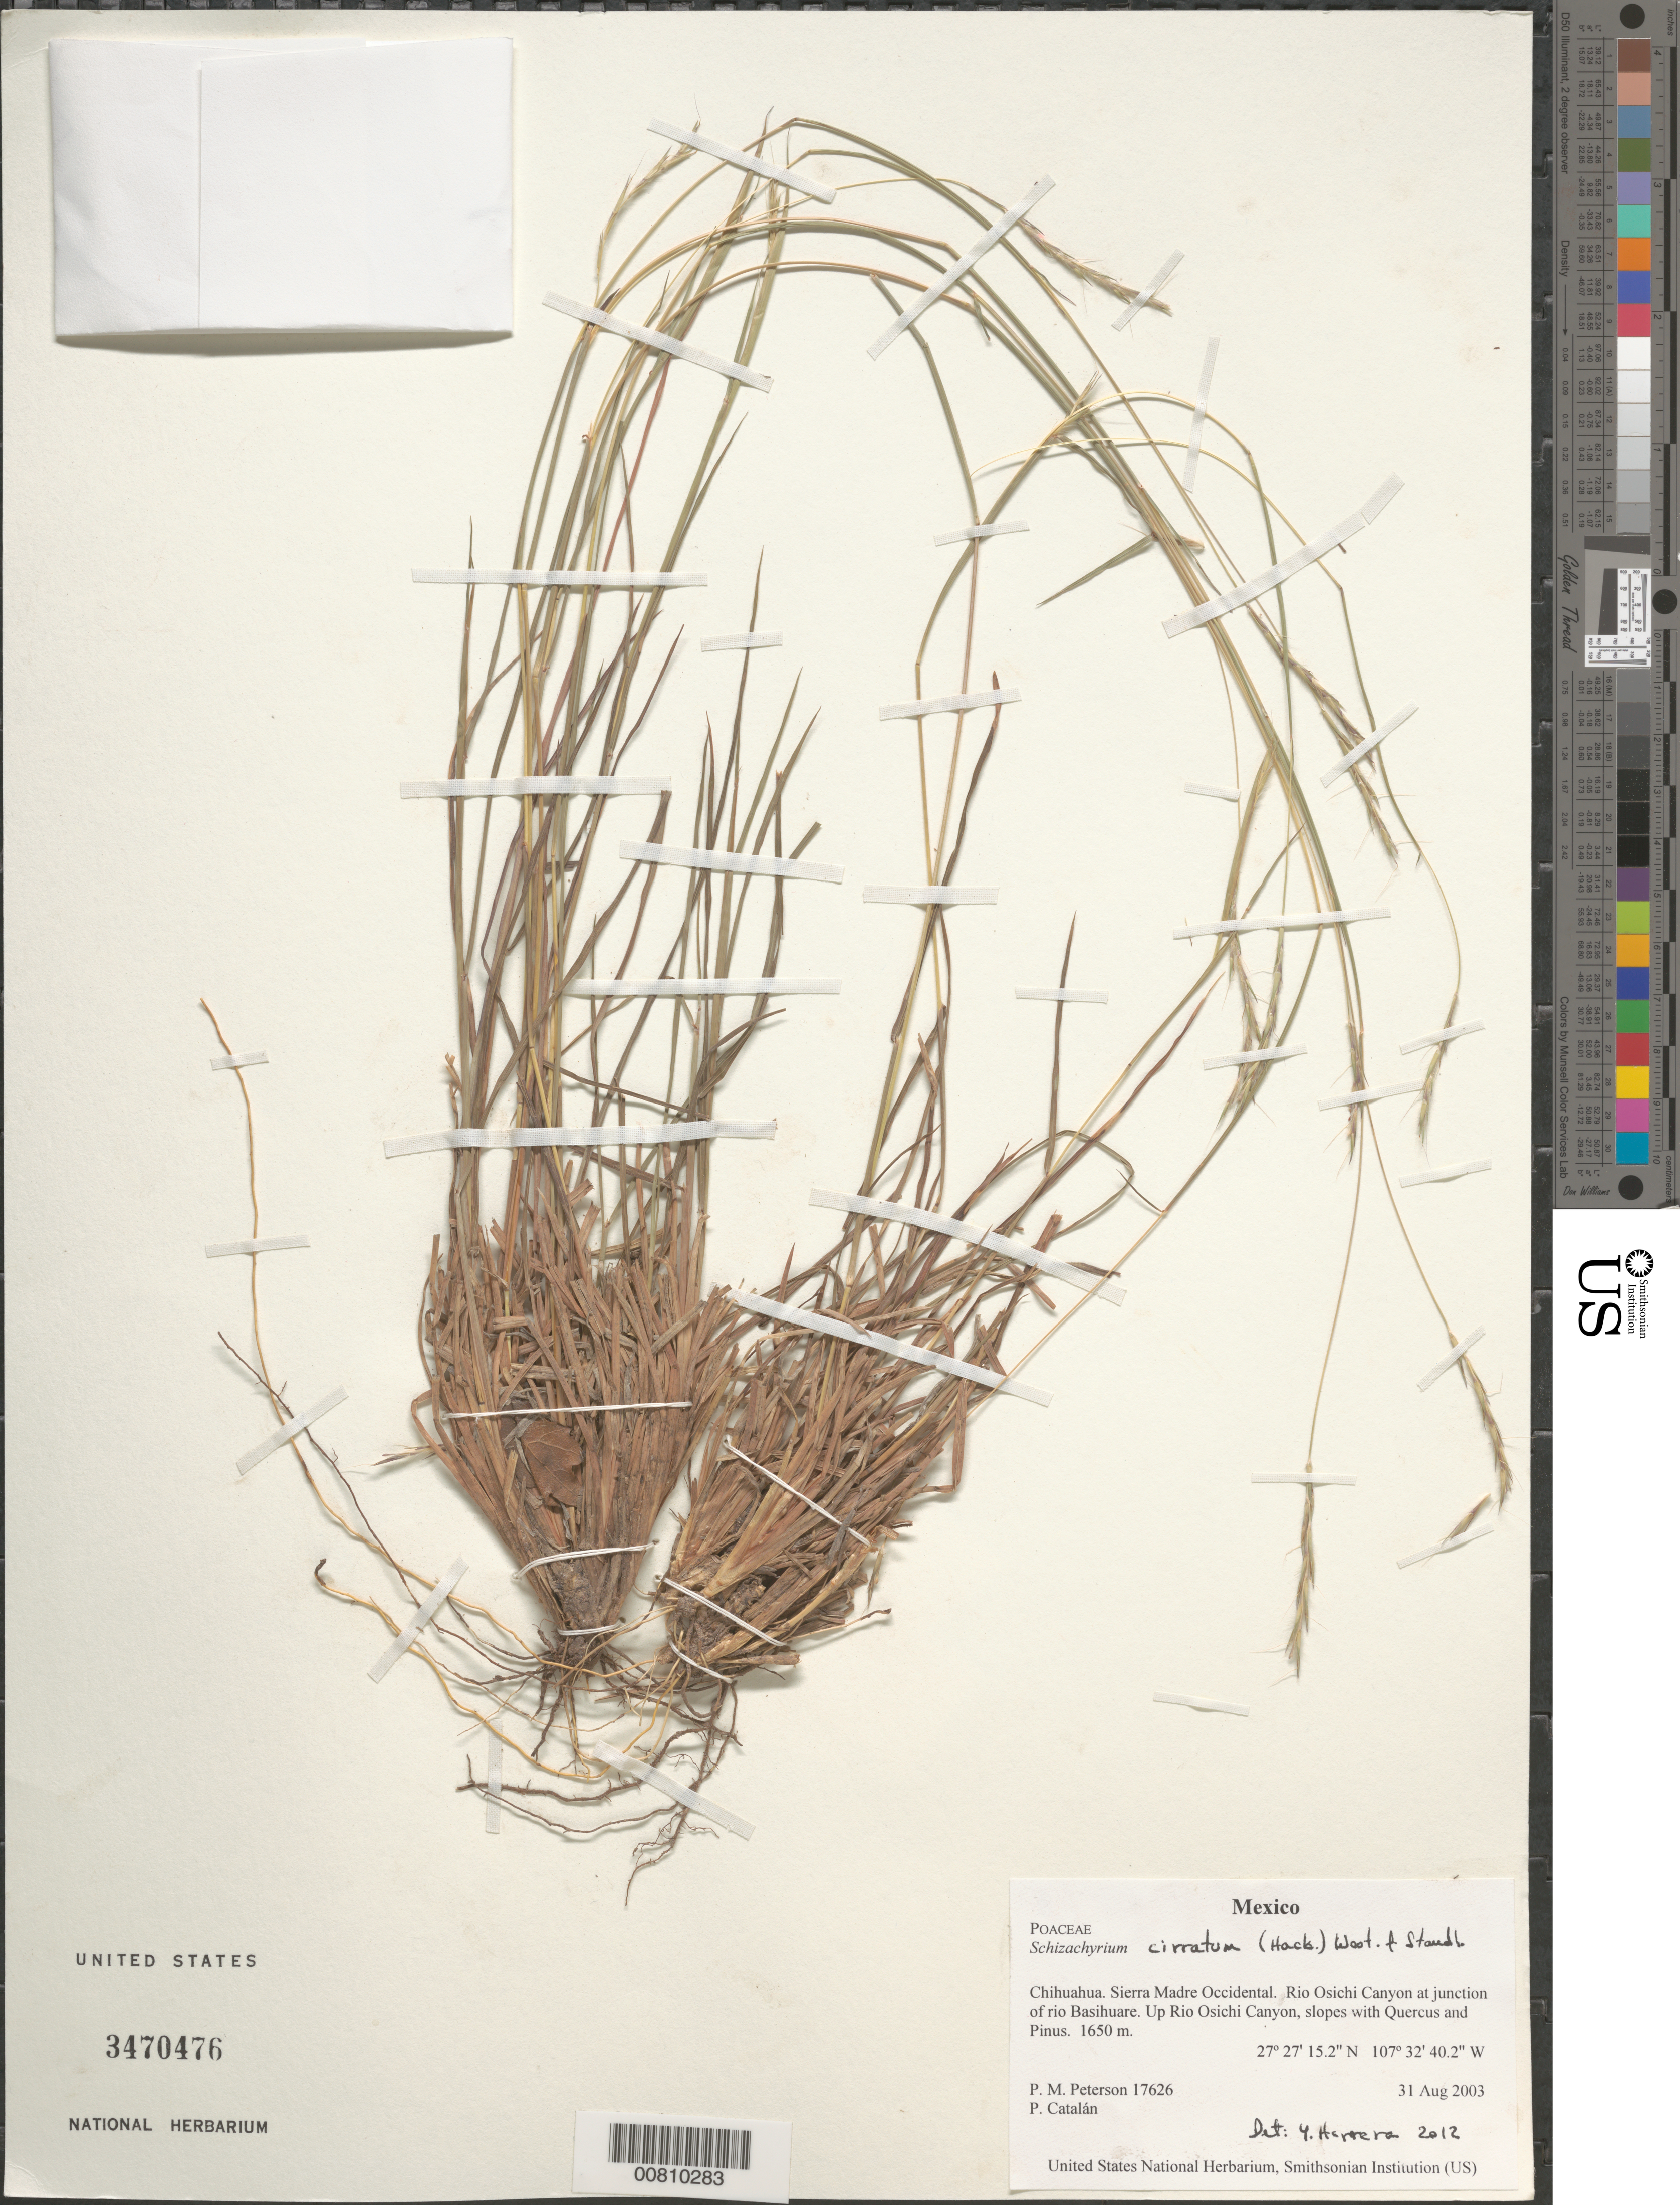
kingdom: Plantae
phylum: Tracheophyta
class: Liliopsida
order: Poales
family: Poaceae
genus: Schizachyrium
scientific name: Schizachyrium cirratum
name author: (Hack.) Wooton & Standl.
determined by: Herrera Arrieta, Y., (CIIDIR), Instituto Politecnico Nacional (MEXICO)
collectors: P. M. Peterson & P. Catalán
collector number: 17626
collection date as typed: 31 Aug 2003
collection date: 2003-08-31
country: Mexico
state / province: Chihuahua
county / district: Sierra Madre Occidental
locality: Rio Osichi Canyon at junction of rio Basihuare. Up Rio Osichi Canyon, slopes with Quercus and Pinus.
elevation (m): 1650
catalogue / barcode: US 3470476